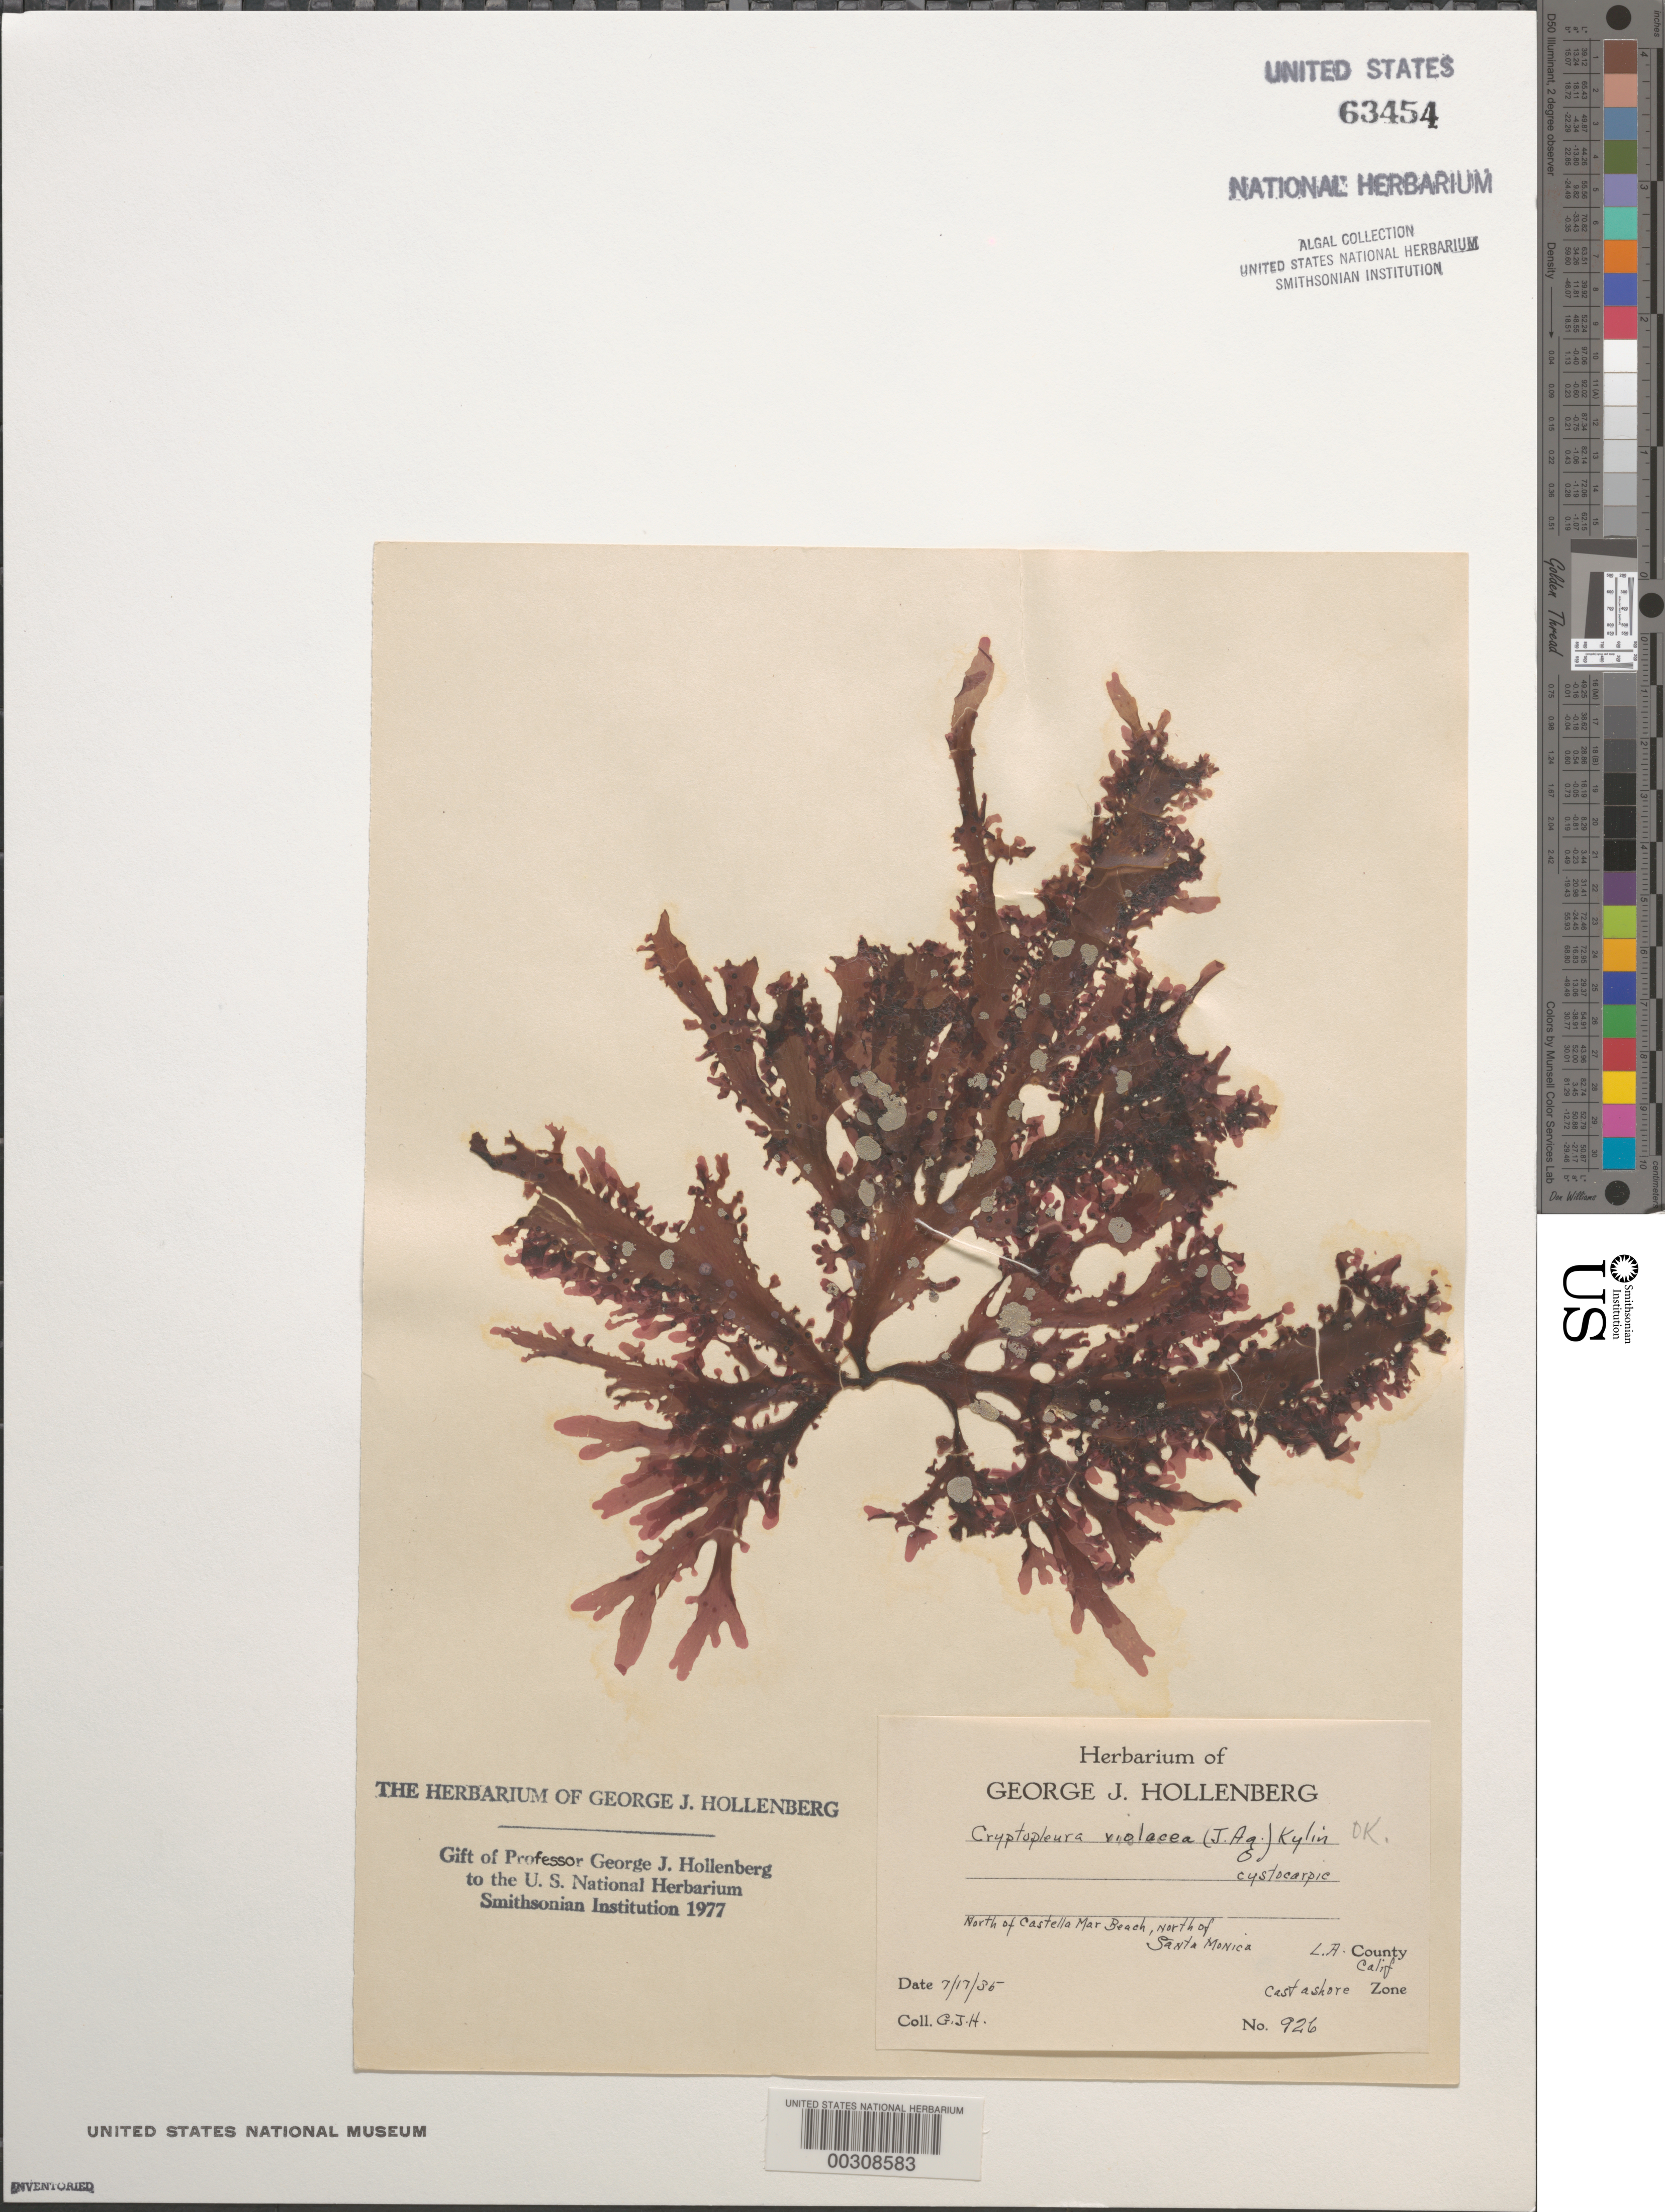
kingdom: Plantae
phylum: Rhodophyta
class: Florideophyceae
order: Ceramiales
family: Delesseriaceae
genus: Cryptopleura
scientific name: Cryptopleura violacea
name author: (J. Ag.) Kylin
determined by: Hollenberg, George J.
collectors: G. Hollenberg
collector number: GJH 926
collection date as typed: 17 Jul 1935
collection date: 1935-07-17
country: United States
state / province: California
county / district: Los Angeles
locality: North of Castle Mar Beach, north of Santa Monica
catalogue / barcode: US 63454